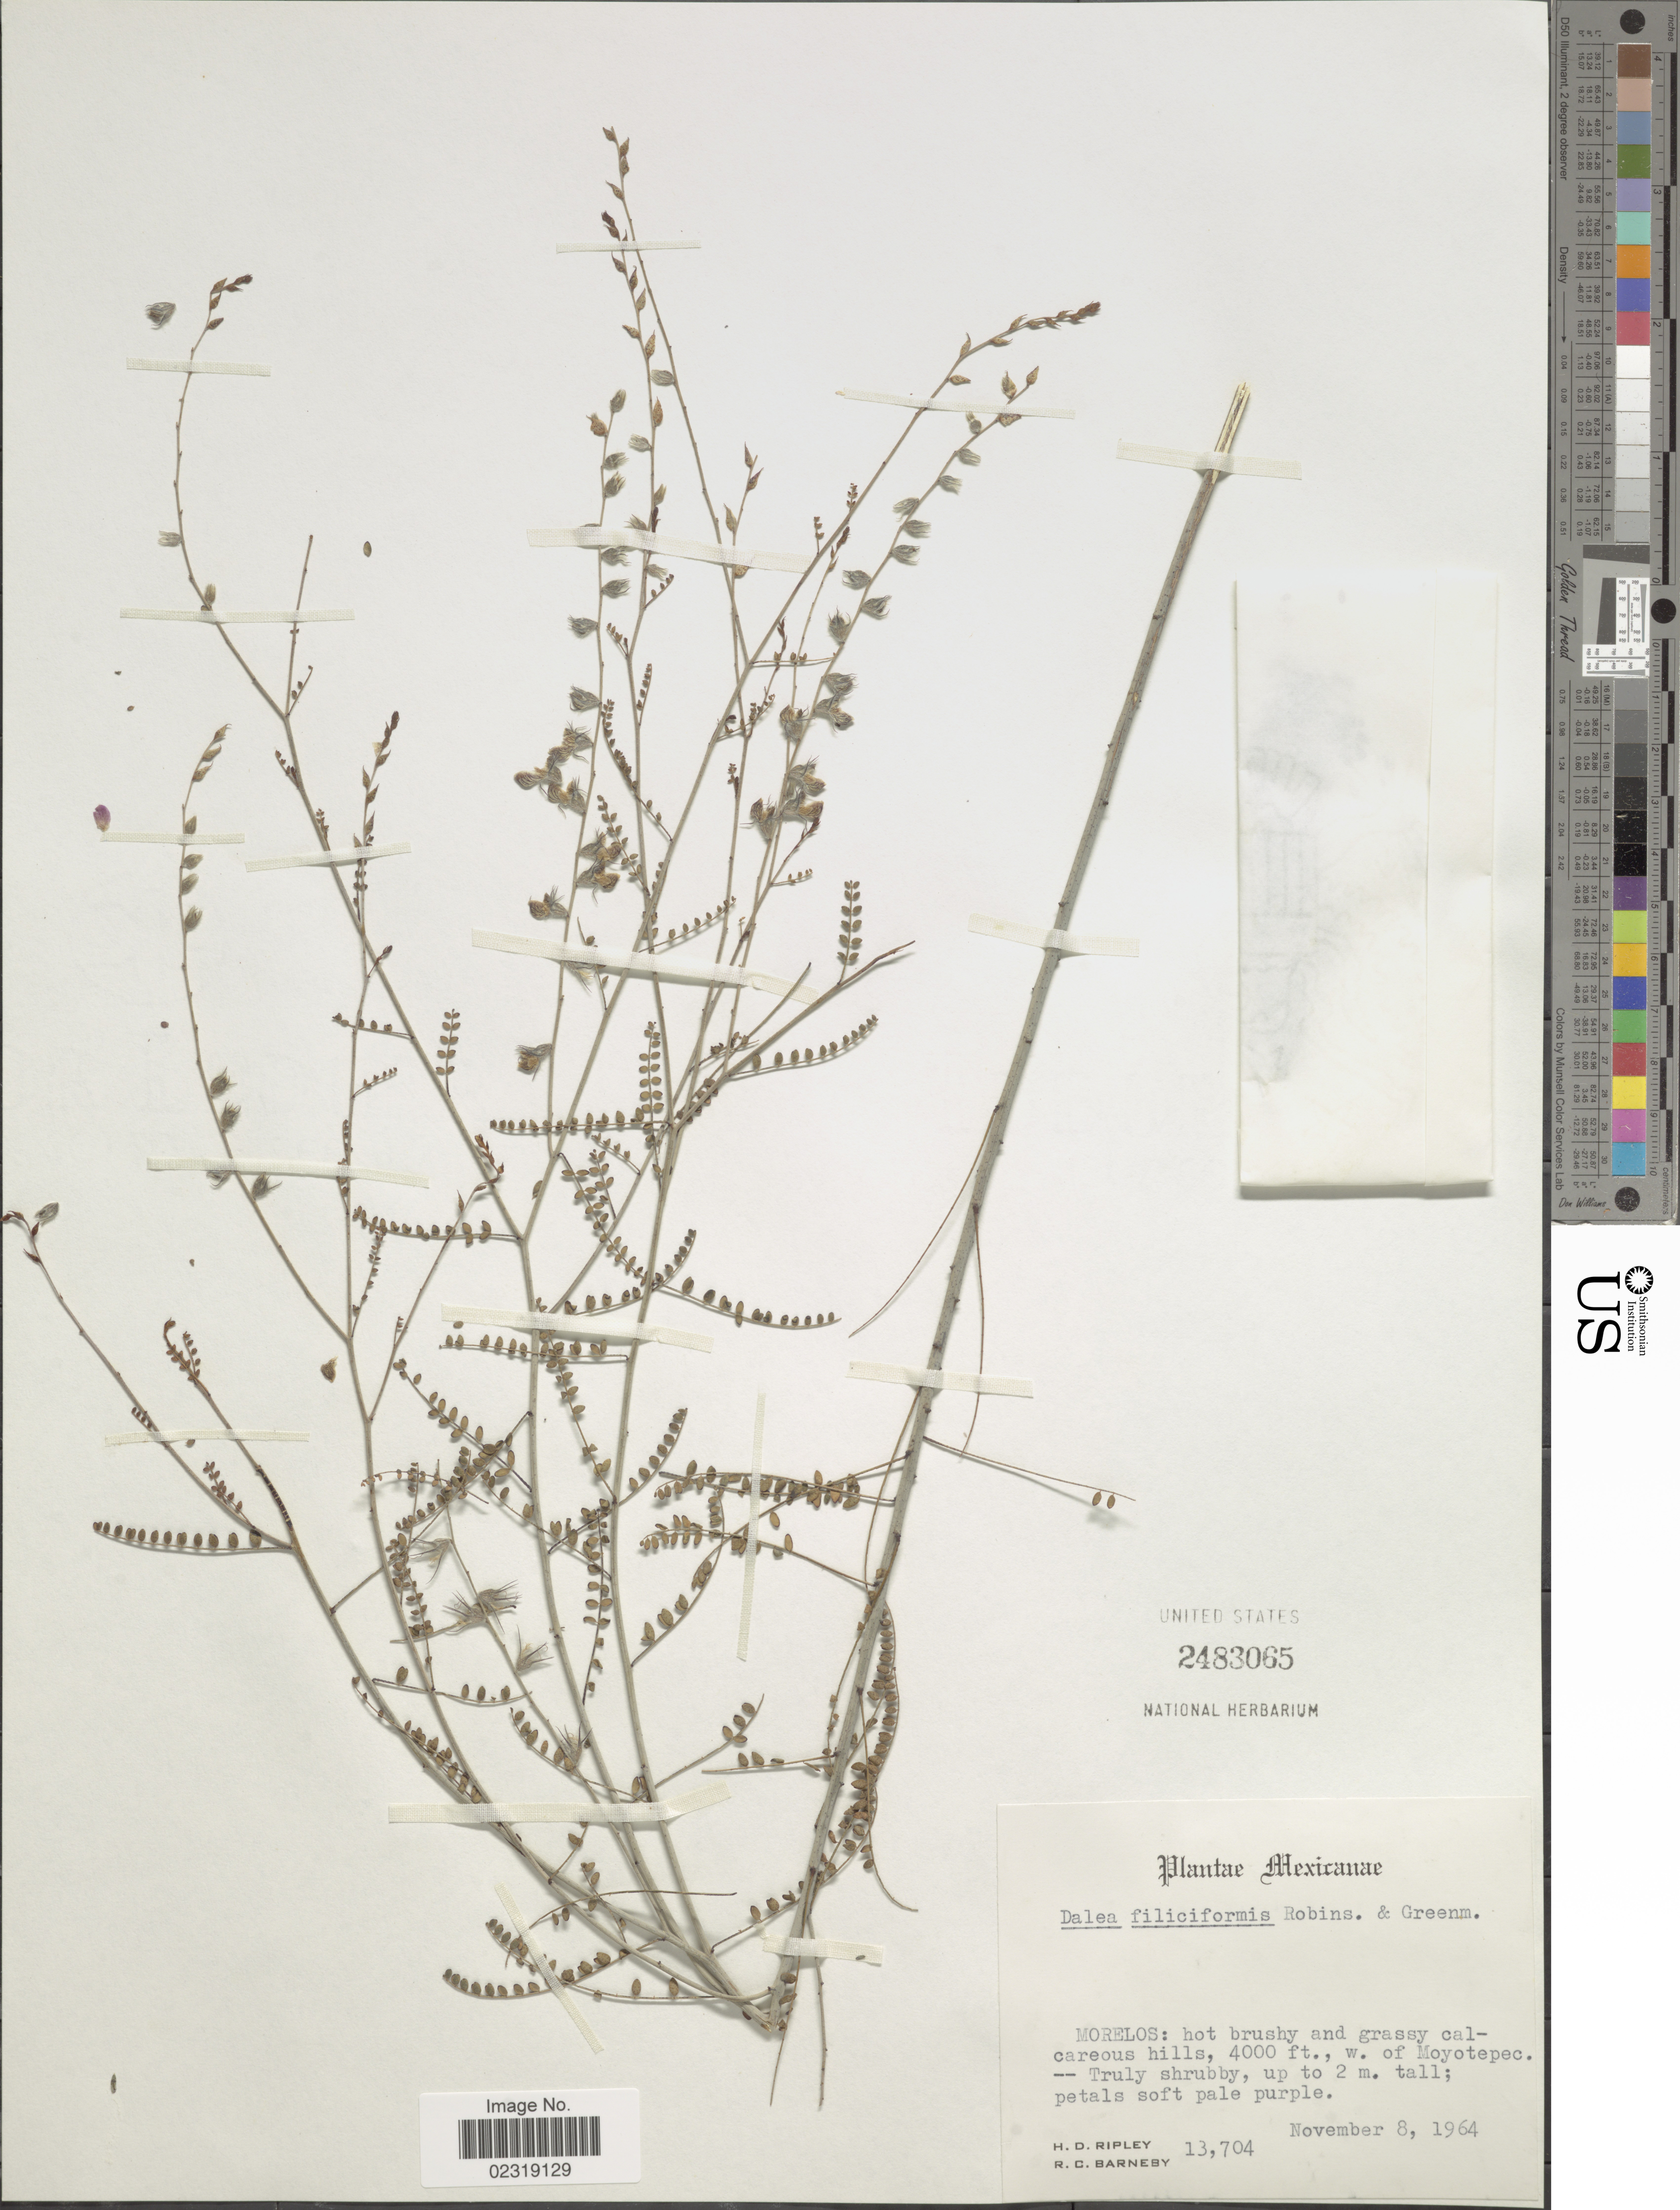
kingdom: Plantae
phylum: Tracheophyta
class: Magnoliopsida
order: Fabales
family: Fabaceae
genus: Dalea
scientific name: Dalea filiciformis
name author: B.L. Rob. & Greenm.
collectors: H. Ripley & R. C. Barneby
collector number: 13704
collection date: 1964-11-08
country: Mexico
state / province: Morelos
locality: Morelos: hot brushy and grassy calcareous hills, w of Moyotepec.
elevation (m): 1219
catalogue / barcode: US 2483065